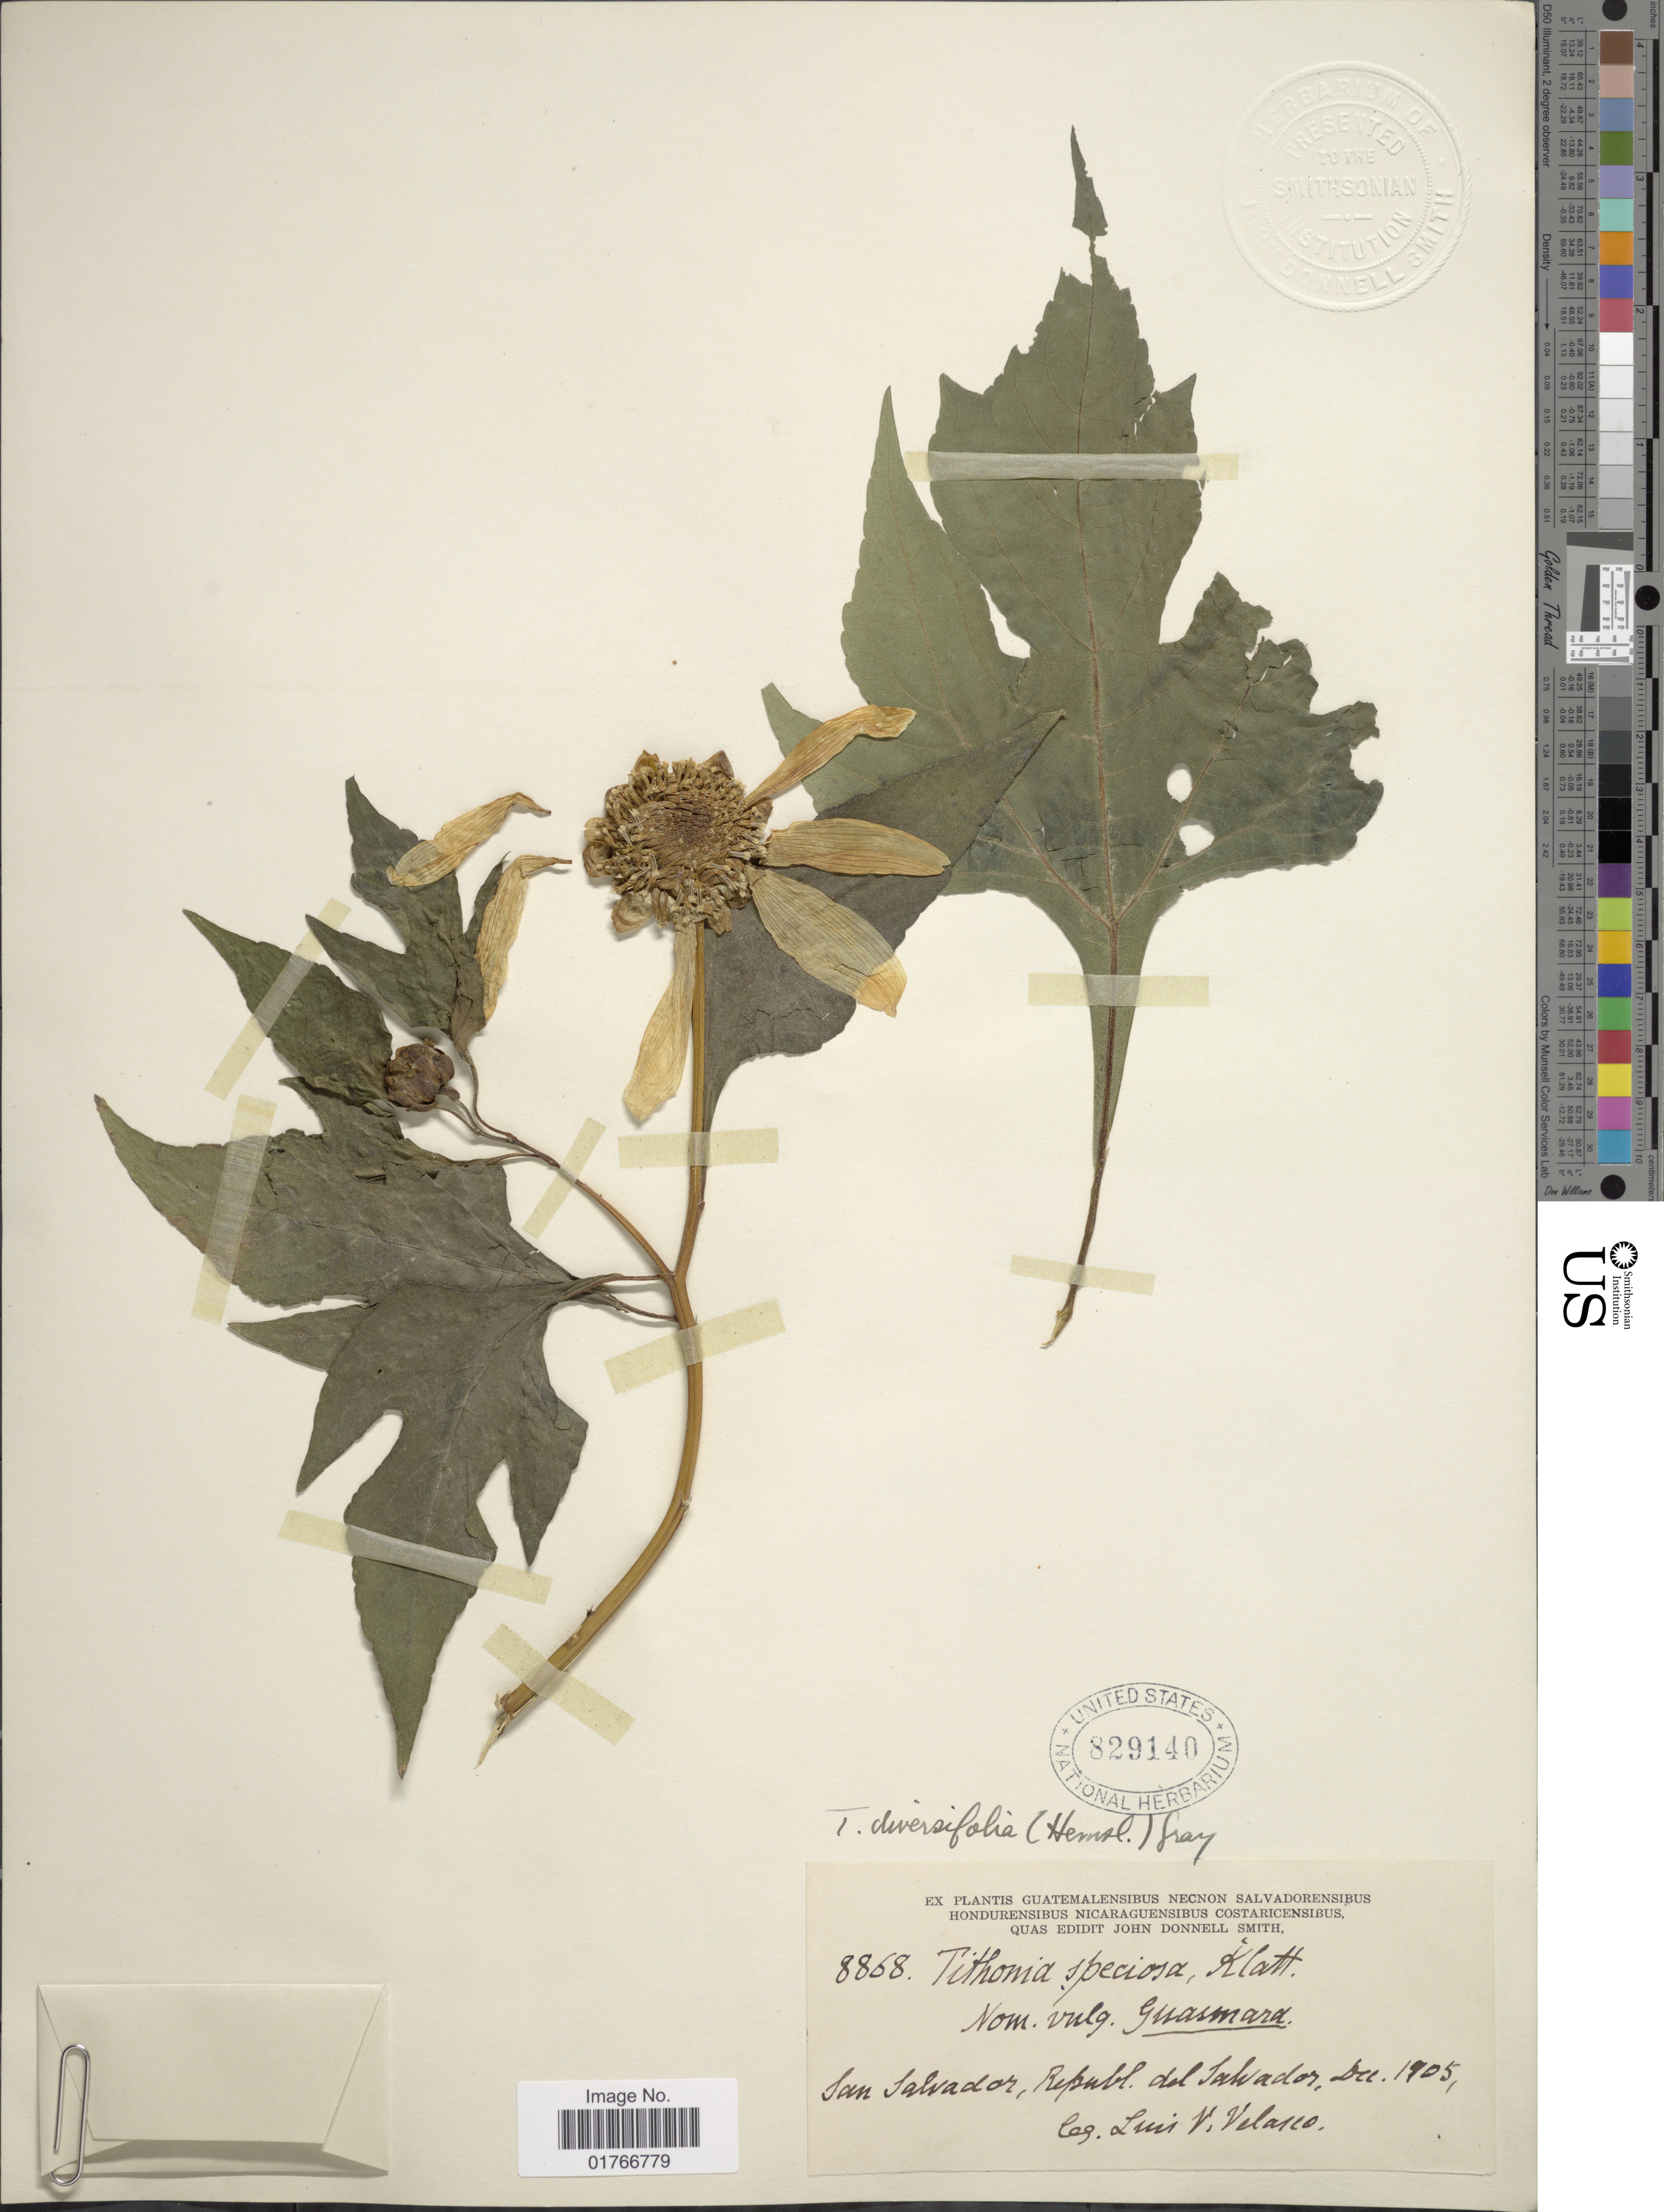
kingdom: Plantae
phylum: Tracheophyta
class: Magnoliopsida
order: Asterales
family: Asteraceae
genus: Tithonia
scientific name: Tithonia diversifolia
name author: (Hemsl.) A. Gray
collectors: L. Velasco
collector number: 8868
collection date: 1905-12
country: El Salvador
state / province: San Salvador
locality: Republ. del Salvador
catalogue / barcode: US 829140